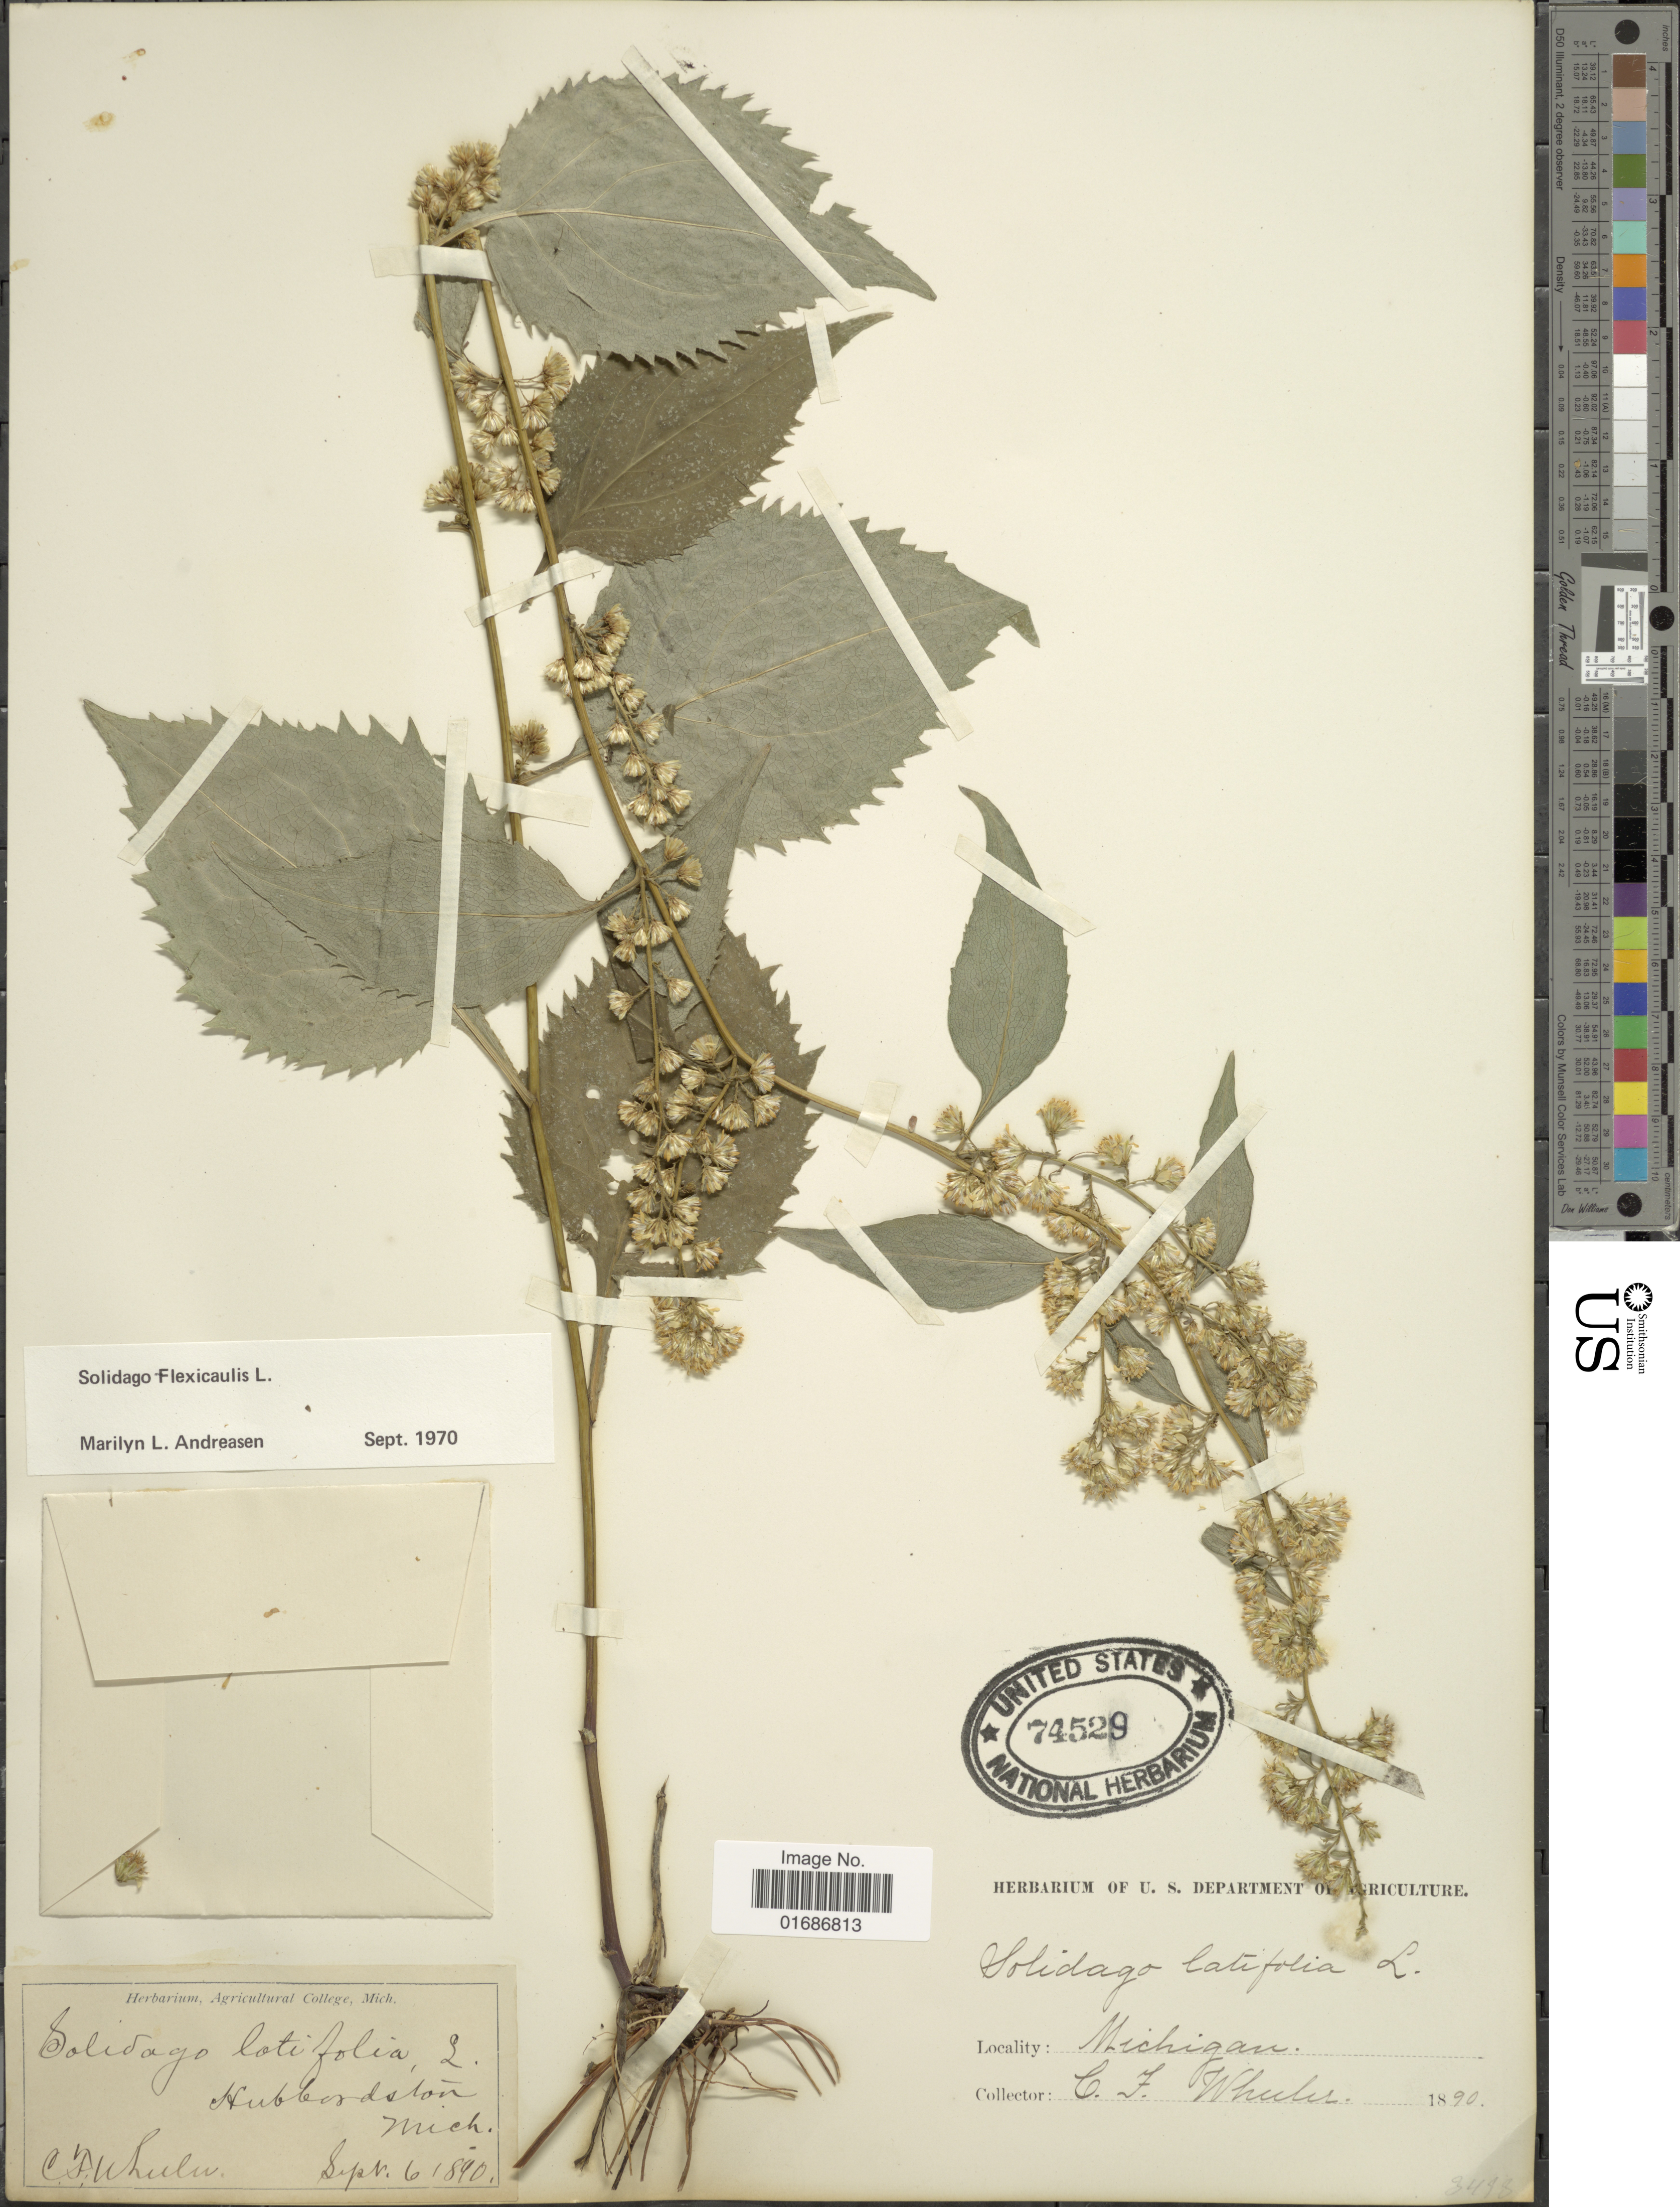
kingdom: Plantae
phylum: Tracheophyta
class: Magnoliopsida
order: Asterales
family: Asteraceae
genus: Solidago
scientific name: Solidago flexicaulis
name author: L.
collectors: C. Wheeler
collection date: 1890-09-06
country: United States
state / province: Michigan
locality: Hubbordston, Mich.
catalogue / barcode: US 74529